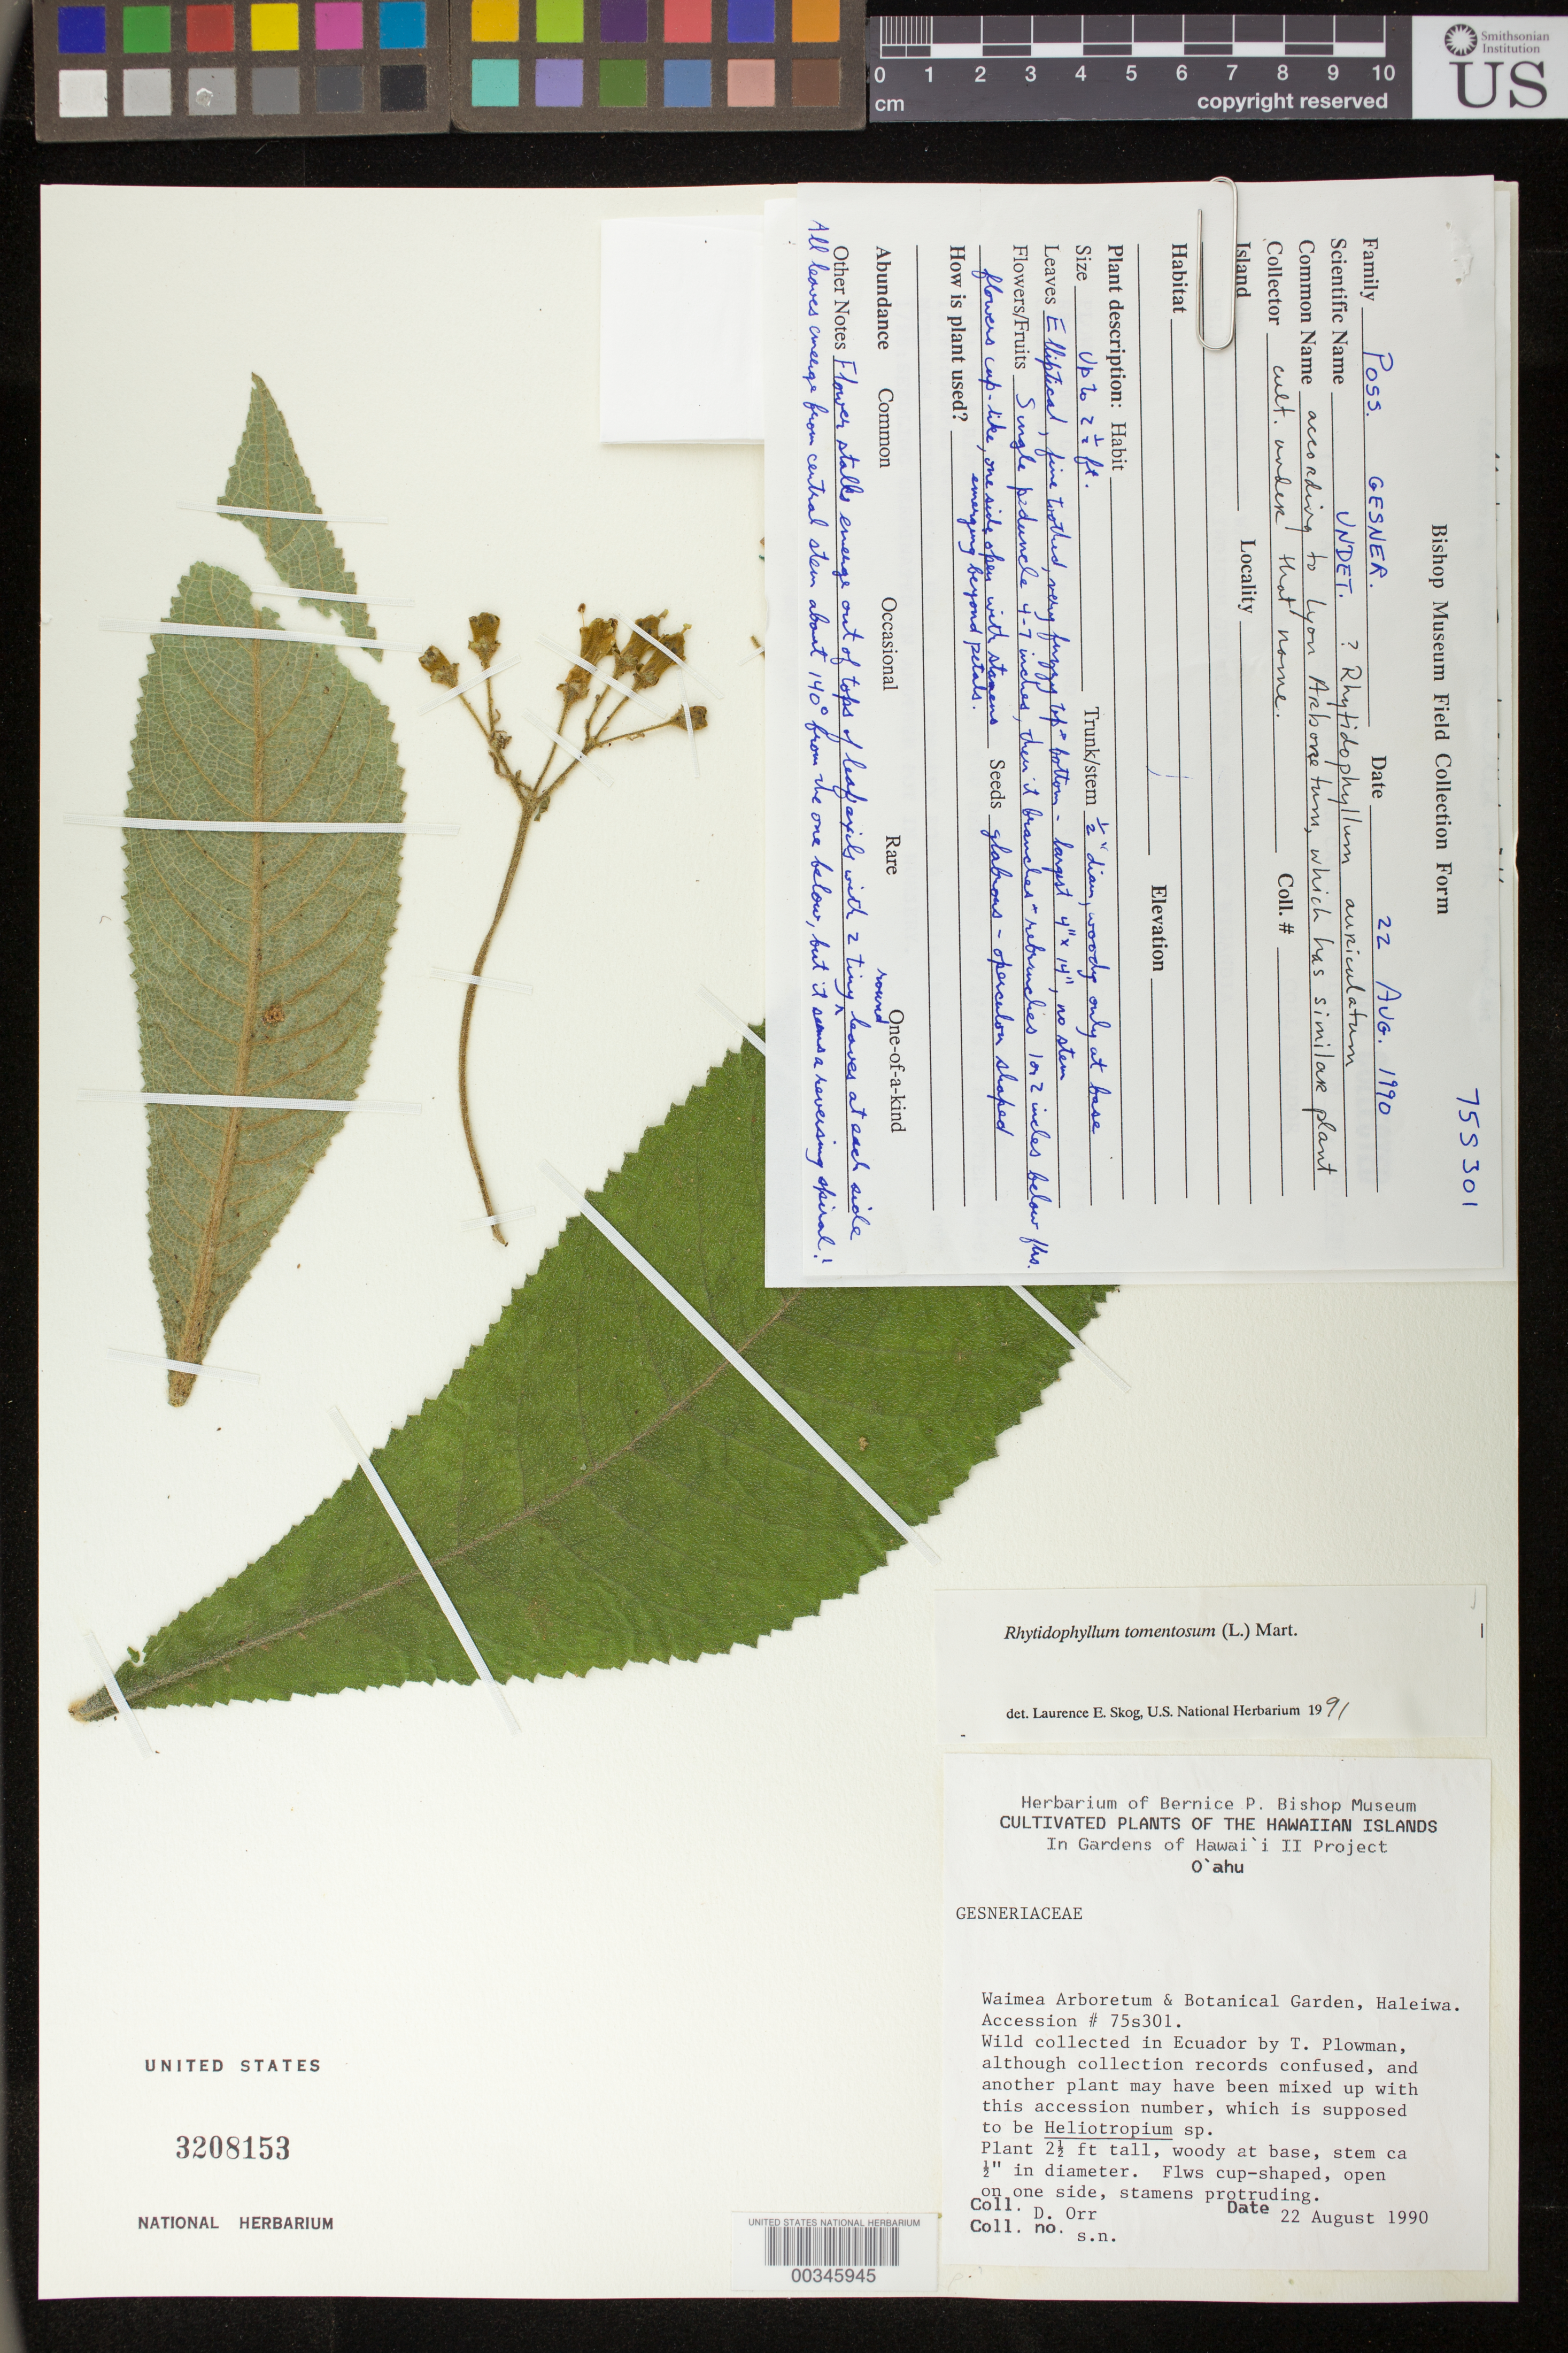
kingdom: Plantae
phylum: Tracheophyta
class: Magnoliopsida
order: Lamiales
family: Gesneriaceae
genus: Rhytidophyllum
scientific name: Rhytidophyllum tomentosum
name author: (L.) Mart.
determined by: Skog, Laurence E.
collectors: D. Orr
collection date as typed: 22 Aug 1990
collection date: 1990-08-22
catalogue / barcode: US 3208153